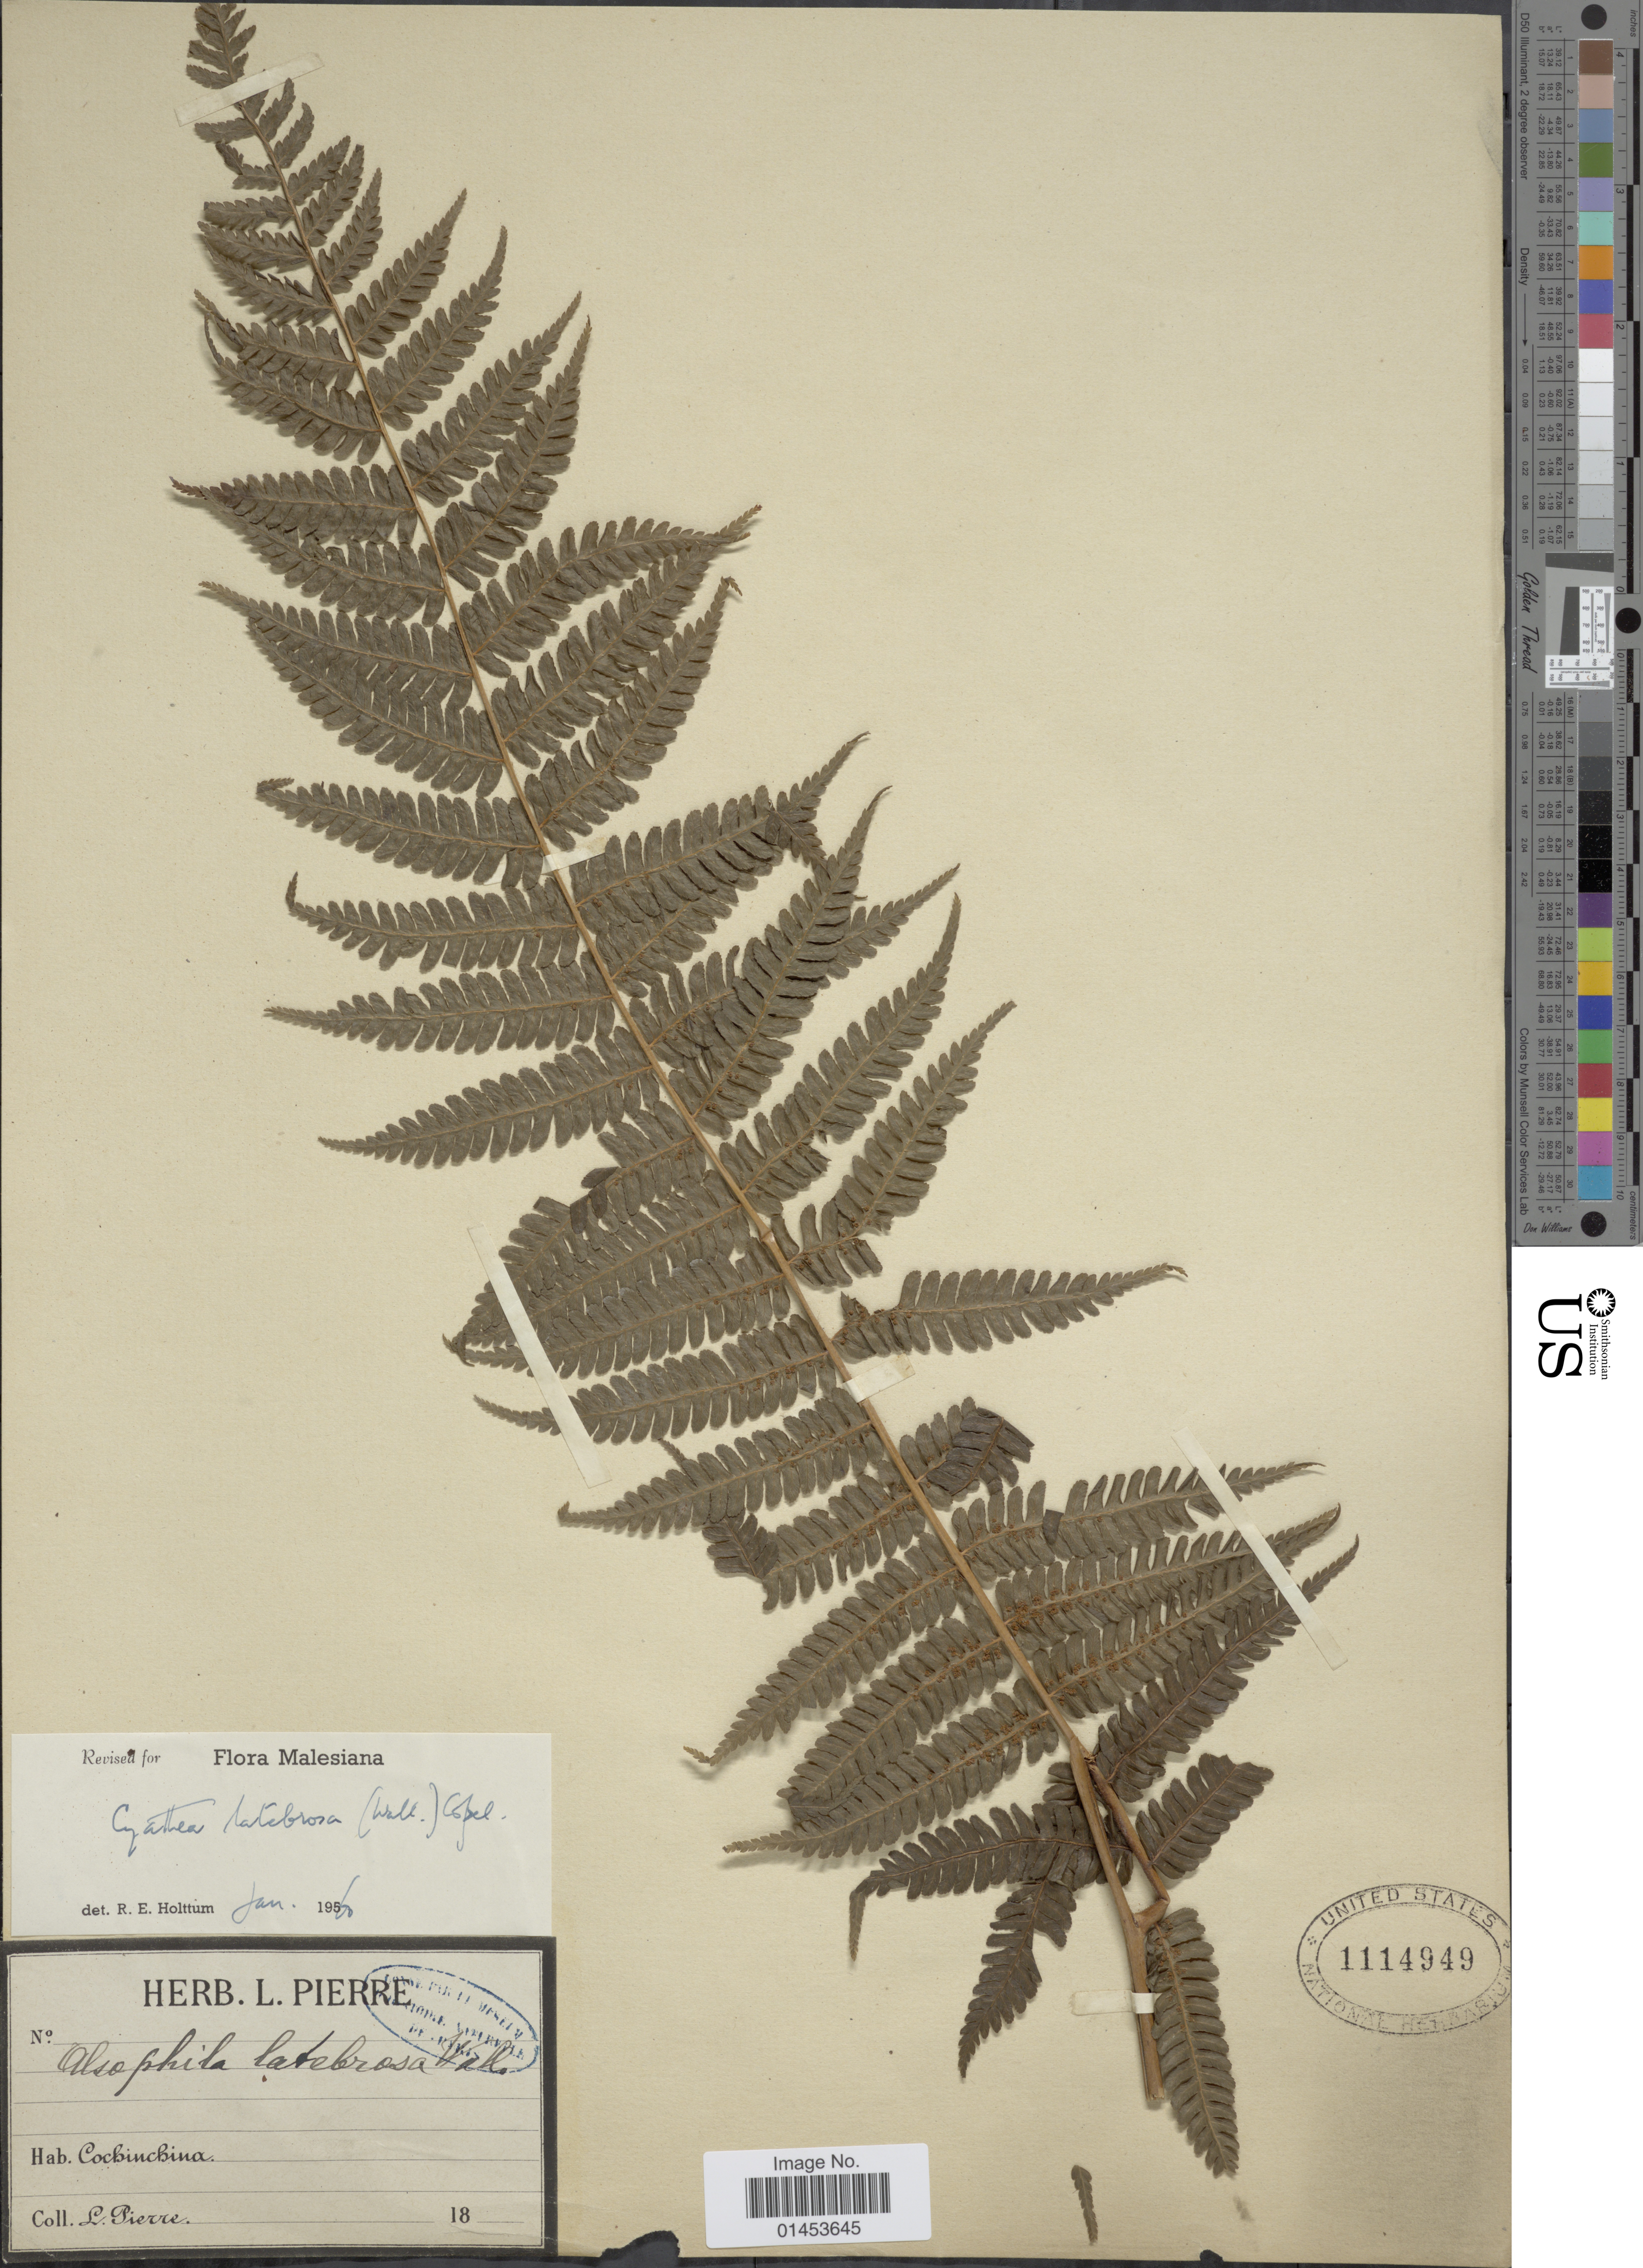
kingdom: Plantae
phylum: Tracheophyta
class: Polypodiopsida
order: Cyatheales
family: Cyatheaceae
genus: Cyathea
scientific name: Cyathea latebrosa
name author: (Wall. ex Hook.) Copel.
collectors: L. Pierre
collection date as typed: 18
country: Vietnam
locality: Cochinchina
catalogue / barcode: US 1114949